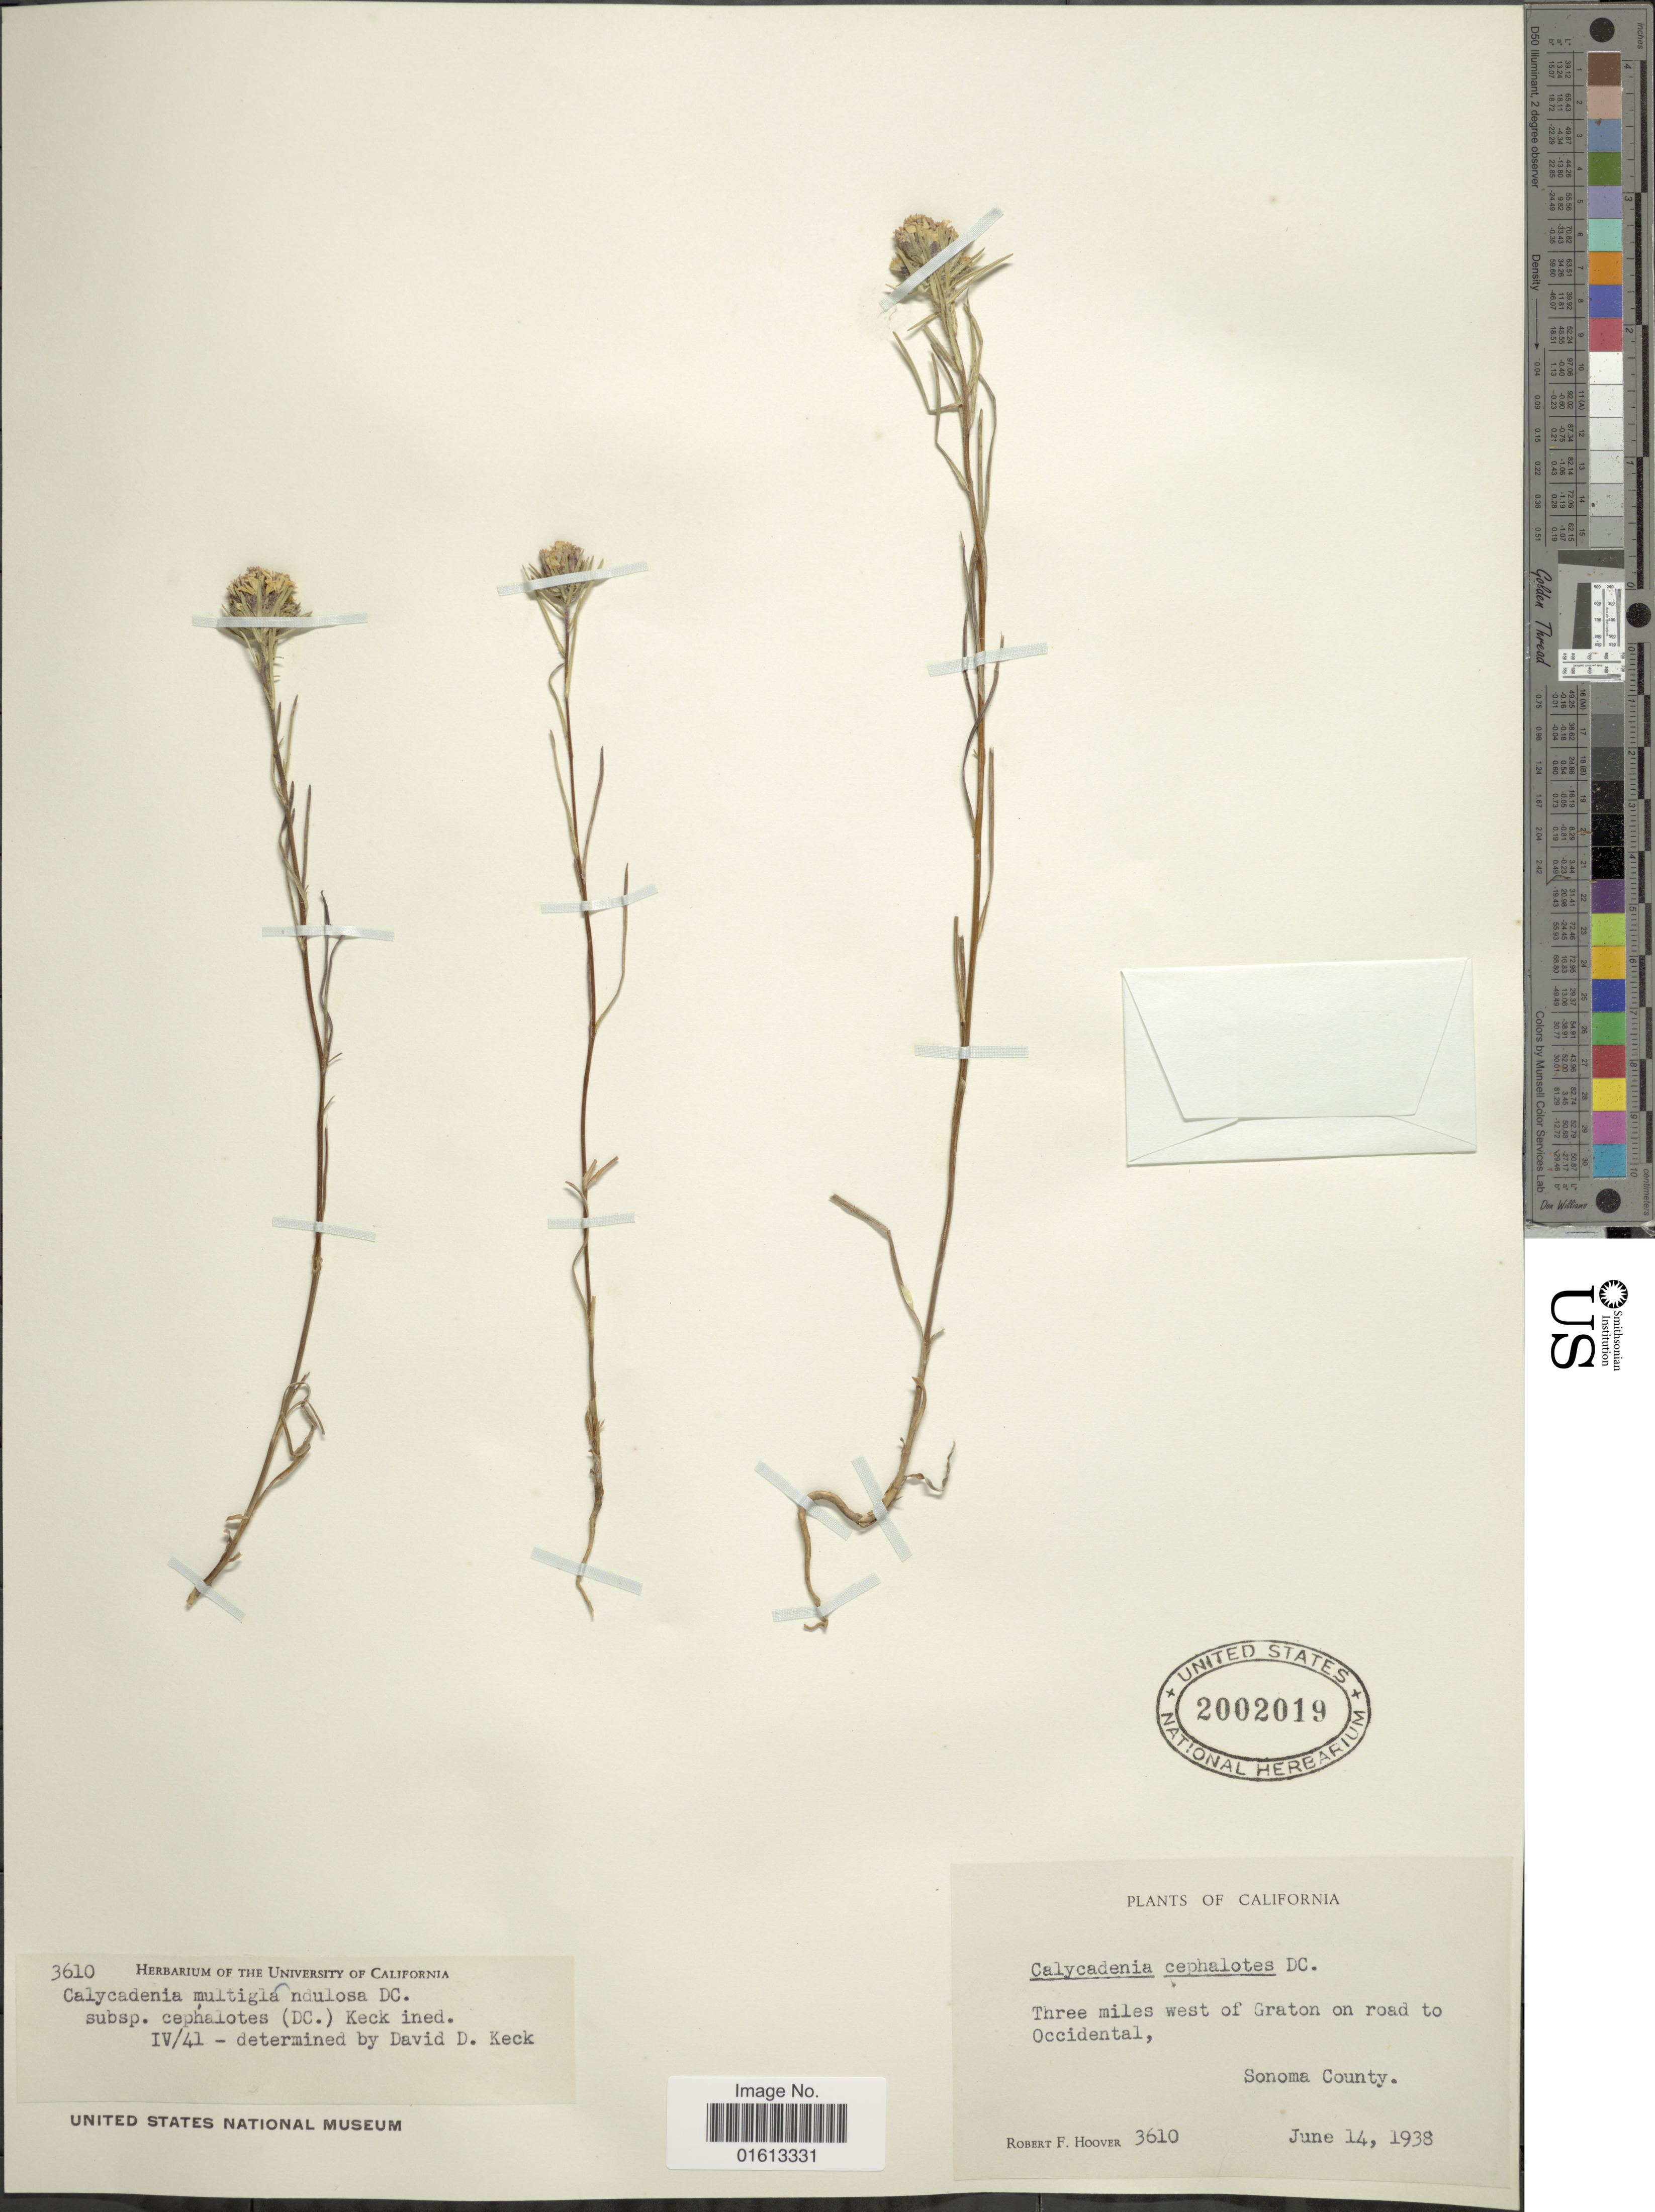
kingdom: Plantae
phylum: Tracheophyta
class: Magnoliopsida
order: Asterales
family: Asteraceae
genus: Calycadenia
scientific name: Calycadenia multiglandulosa subsp. cephalotes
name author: (DC.) D.D. Keck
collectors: R. F. Hoover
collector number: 3610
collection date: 1938-06-14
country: United States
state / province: California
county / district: Sonoma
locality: Three miles west of Graton on road to Occidental, Sonoma County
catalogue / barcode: US 2002019